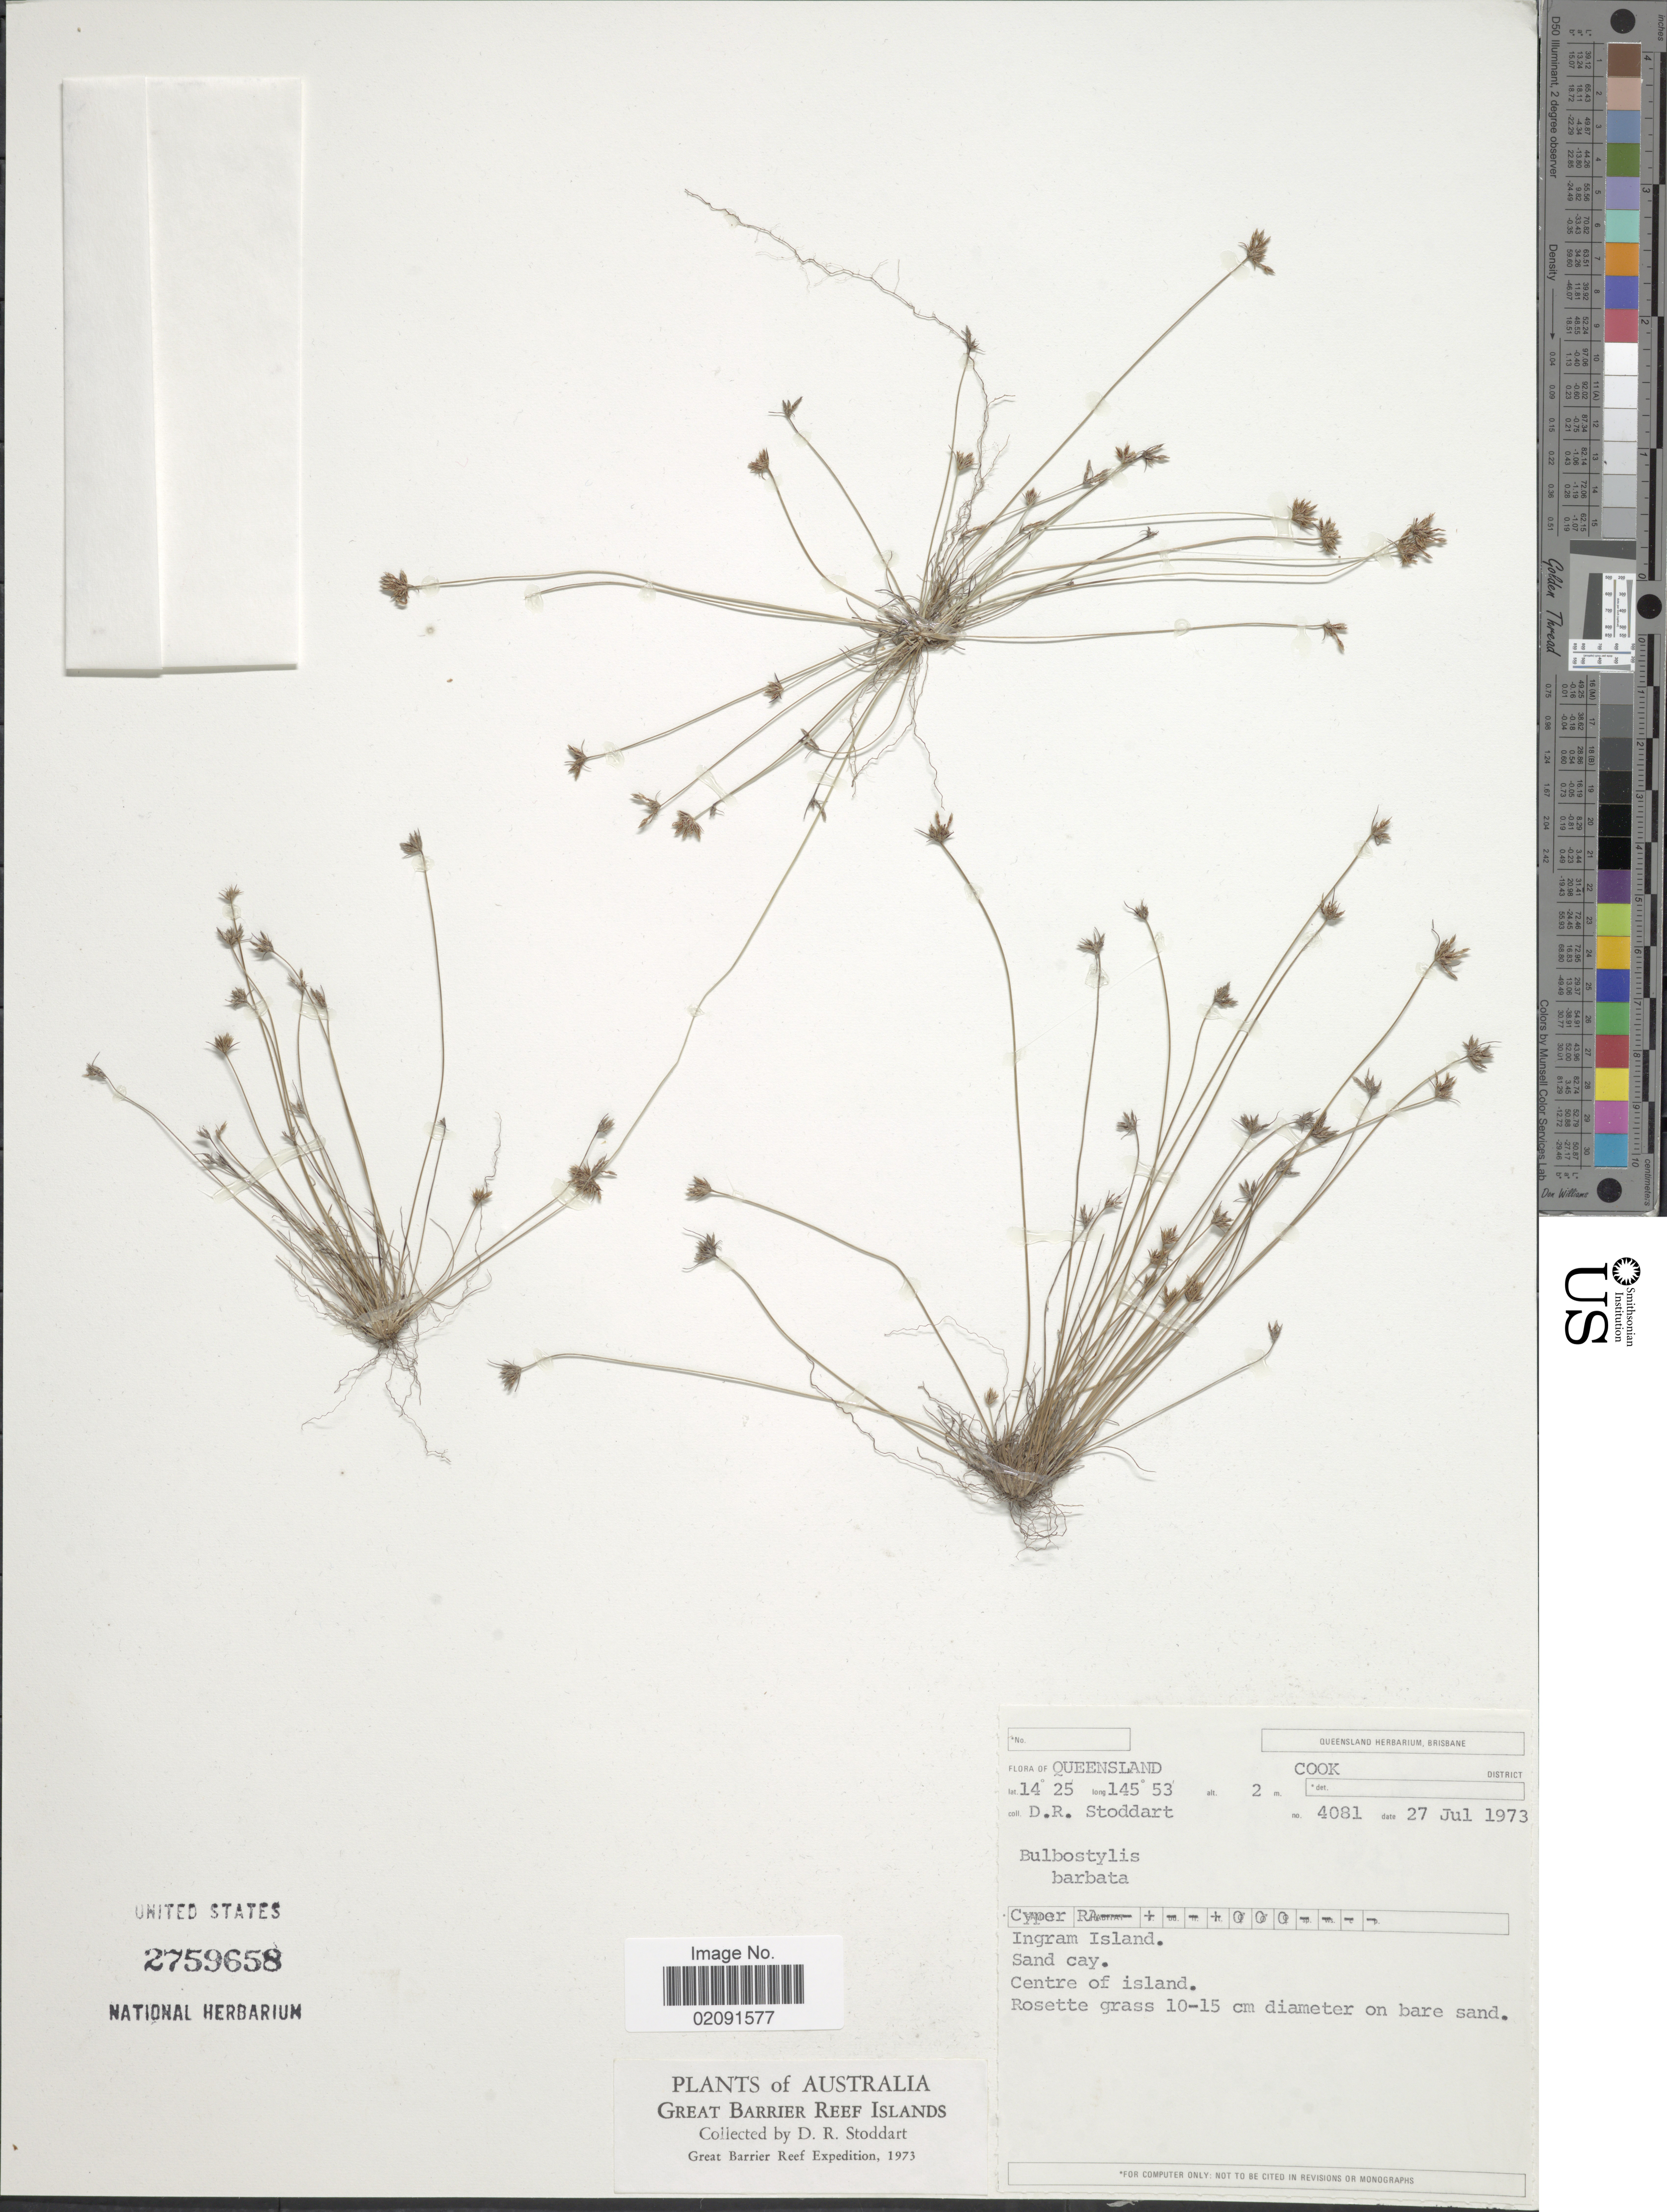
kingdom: Plantae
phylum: Tracheophyta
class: Liliopsida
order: Poales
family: Cyperaceae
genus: Bulbostylis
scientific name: Bulbostylis barbata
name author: (Rottb.) C.B. Clarke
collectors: D. R. Stoddart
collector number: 4081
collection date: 1973-07-27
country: Australia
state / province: Queensland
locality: Cook District, Ingram Island, sand cay, Centre of island.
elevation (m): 2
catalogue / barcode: US 2759658